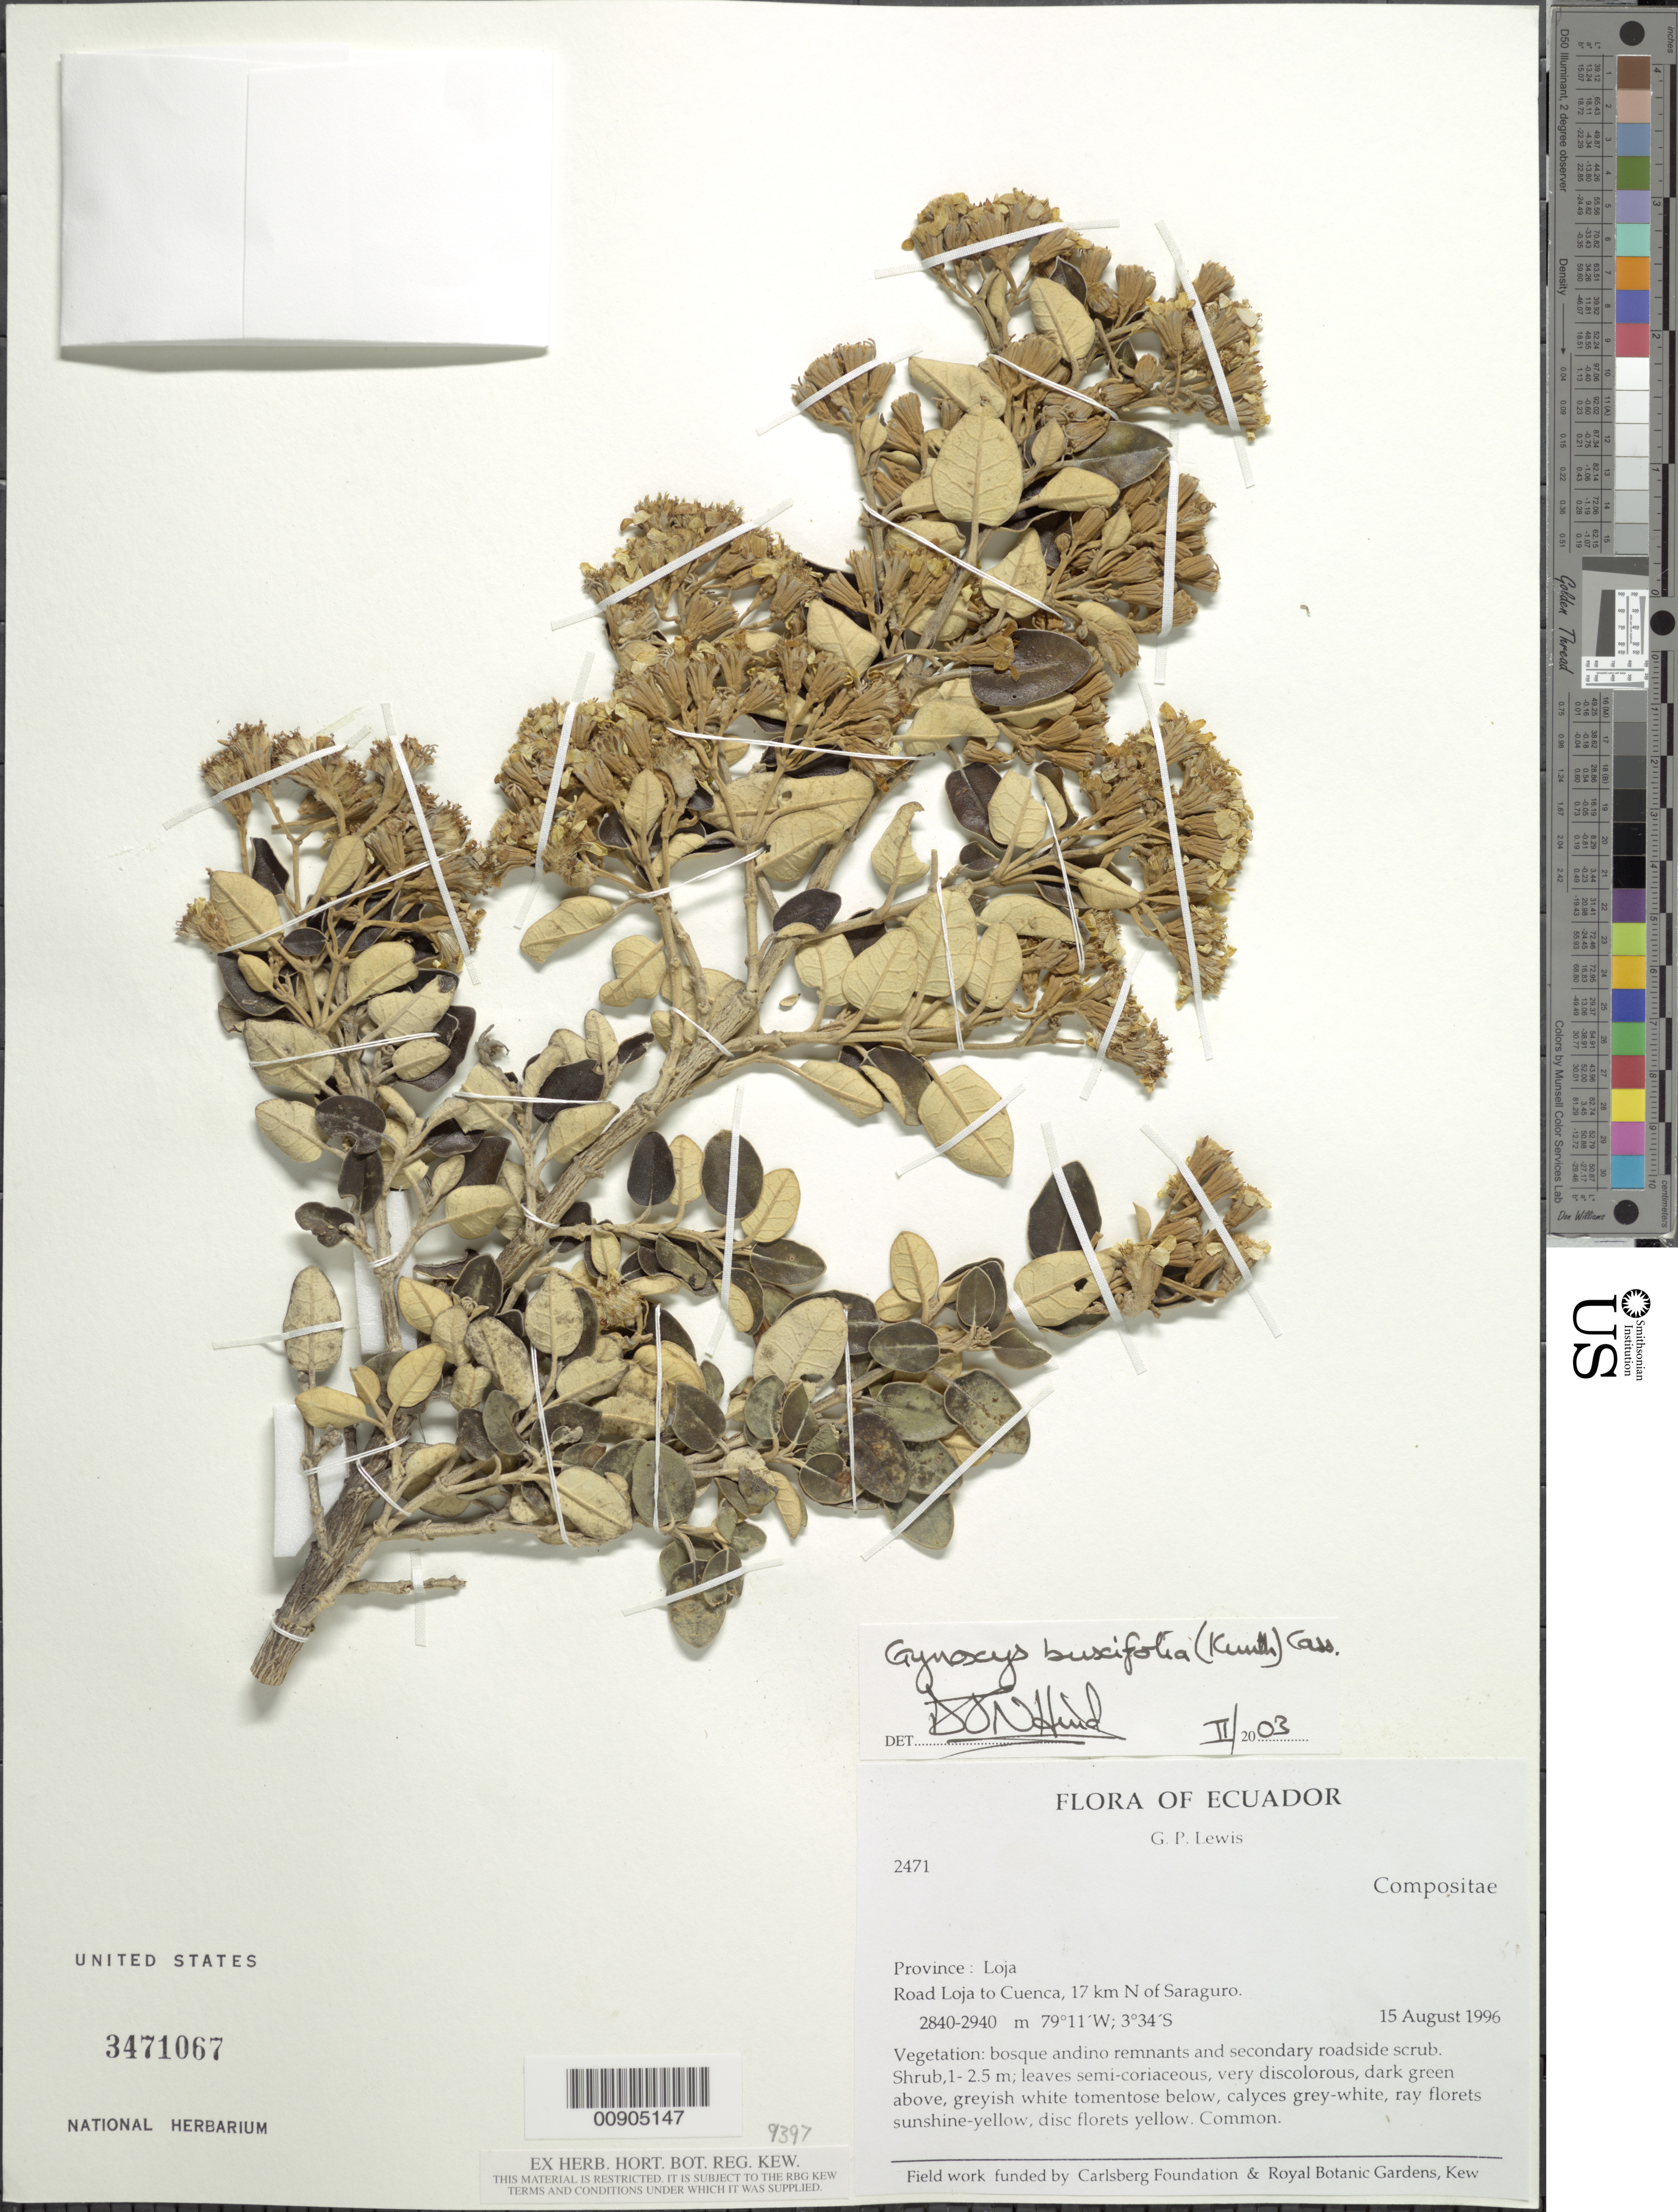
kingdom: Plantae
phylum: Tracheophyta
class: Magnoliopsida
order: Asterales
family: Asteraceae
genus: Gynoxys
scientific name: Gynoxys buxifolia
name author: (Kunth) Cass.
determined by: Hind, N.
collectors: G. P. Lewis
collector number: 2471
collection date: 1996-08-15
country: Ecuador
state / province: Loja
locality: Loja to Cuenca road, 17 km N of Saraguro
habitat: Bosque andino remnants and secondary roadside scrub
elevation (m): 2840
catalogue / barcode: US 3471067